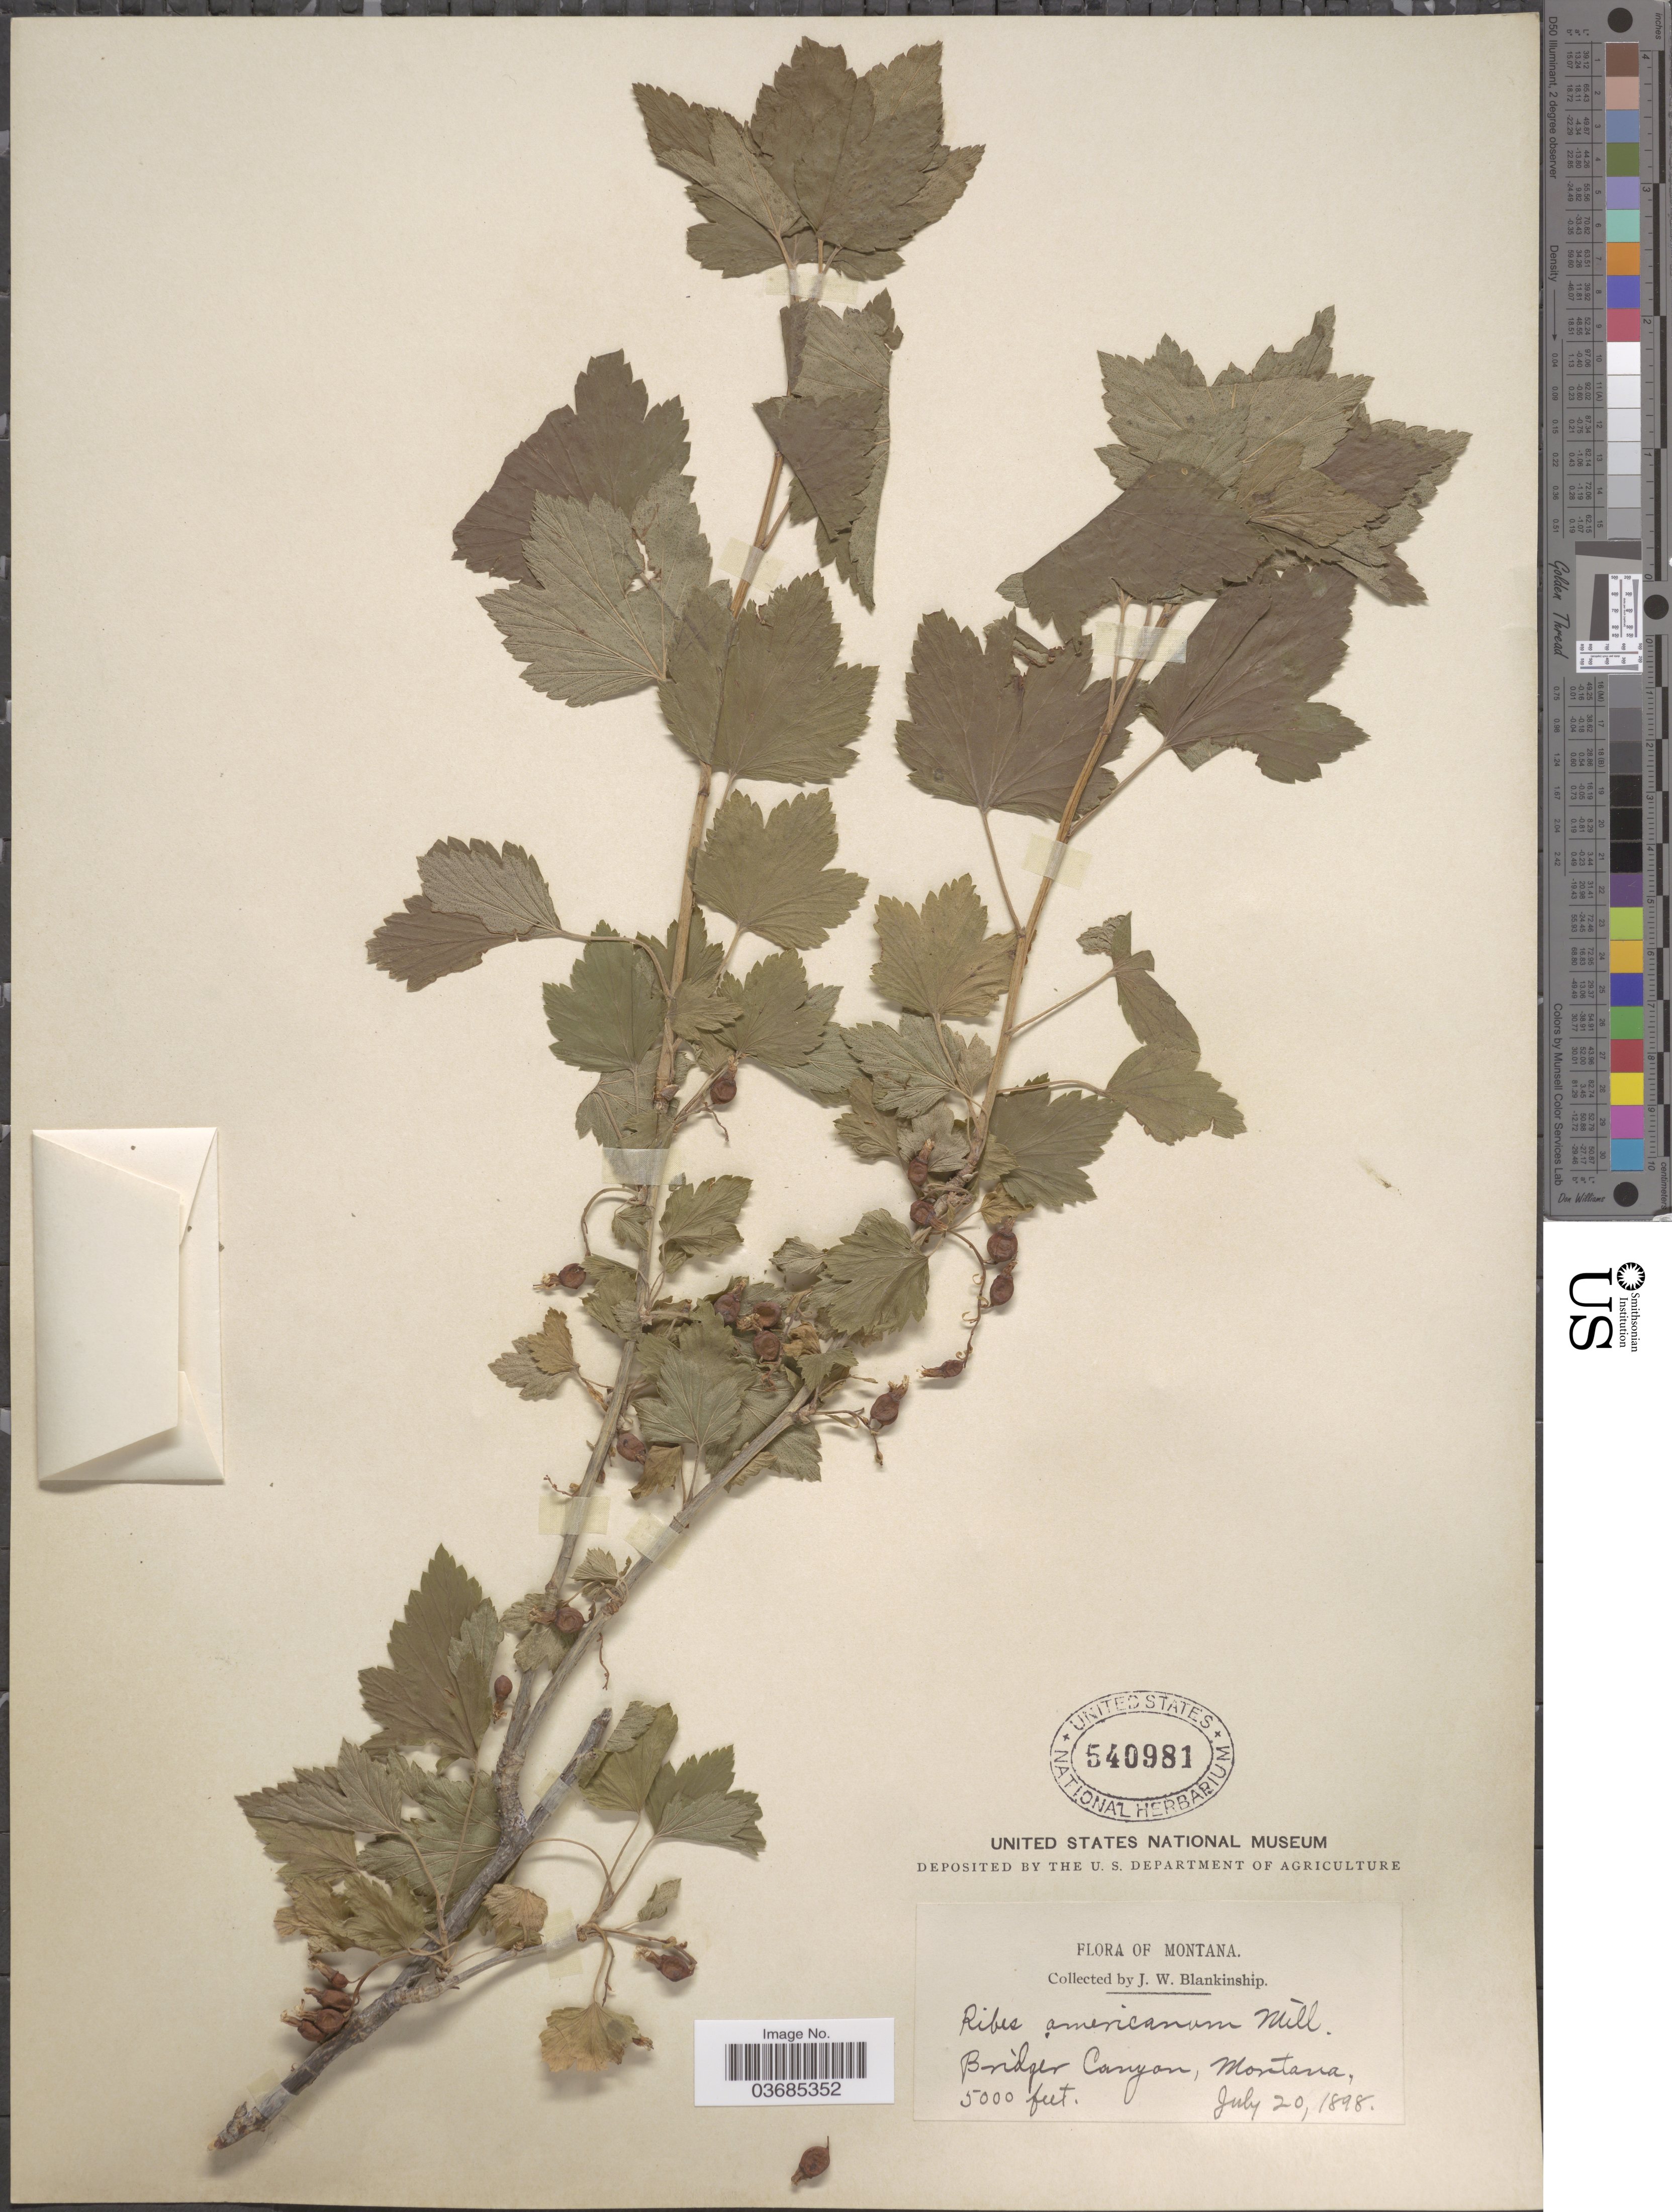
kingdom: Plantae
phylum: Tracheophyta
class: Magnoliopsida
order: Saxifragales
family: Grossulariaceae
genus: Ribes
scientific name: Ribes americanum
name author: Mill.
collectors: J. W. Blankinship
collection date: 1898-07-20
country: United States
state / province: Montana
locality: Bridger Canyon.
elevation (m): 1524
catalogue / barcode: US 540981